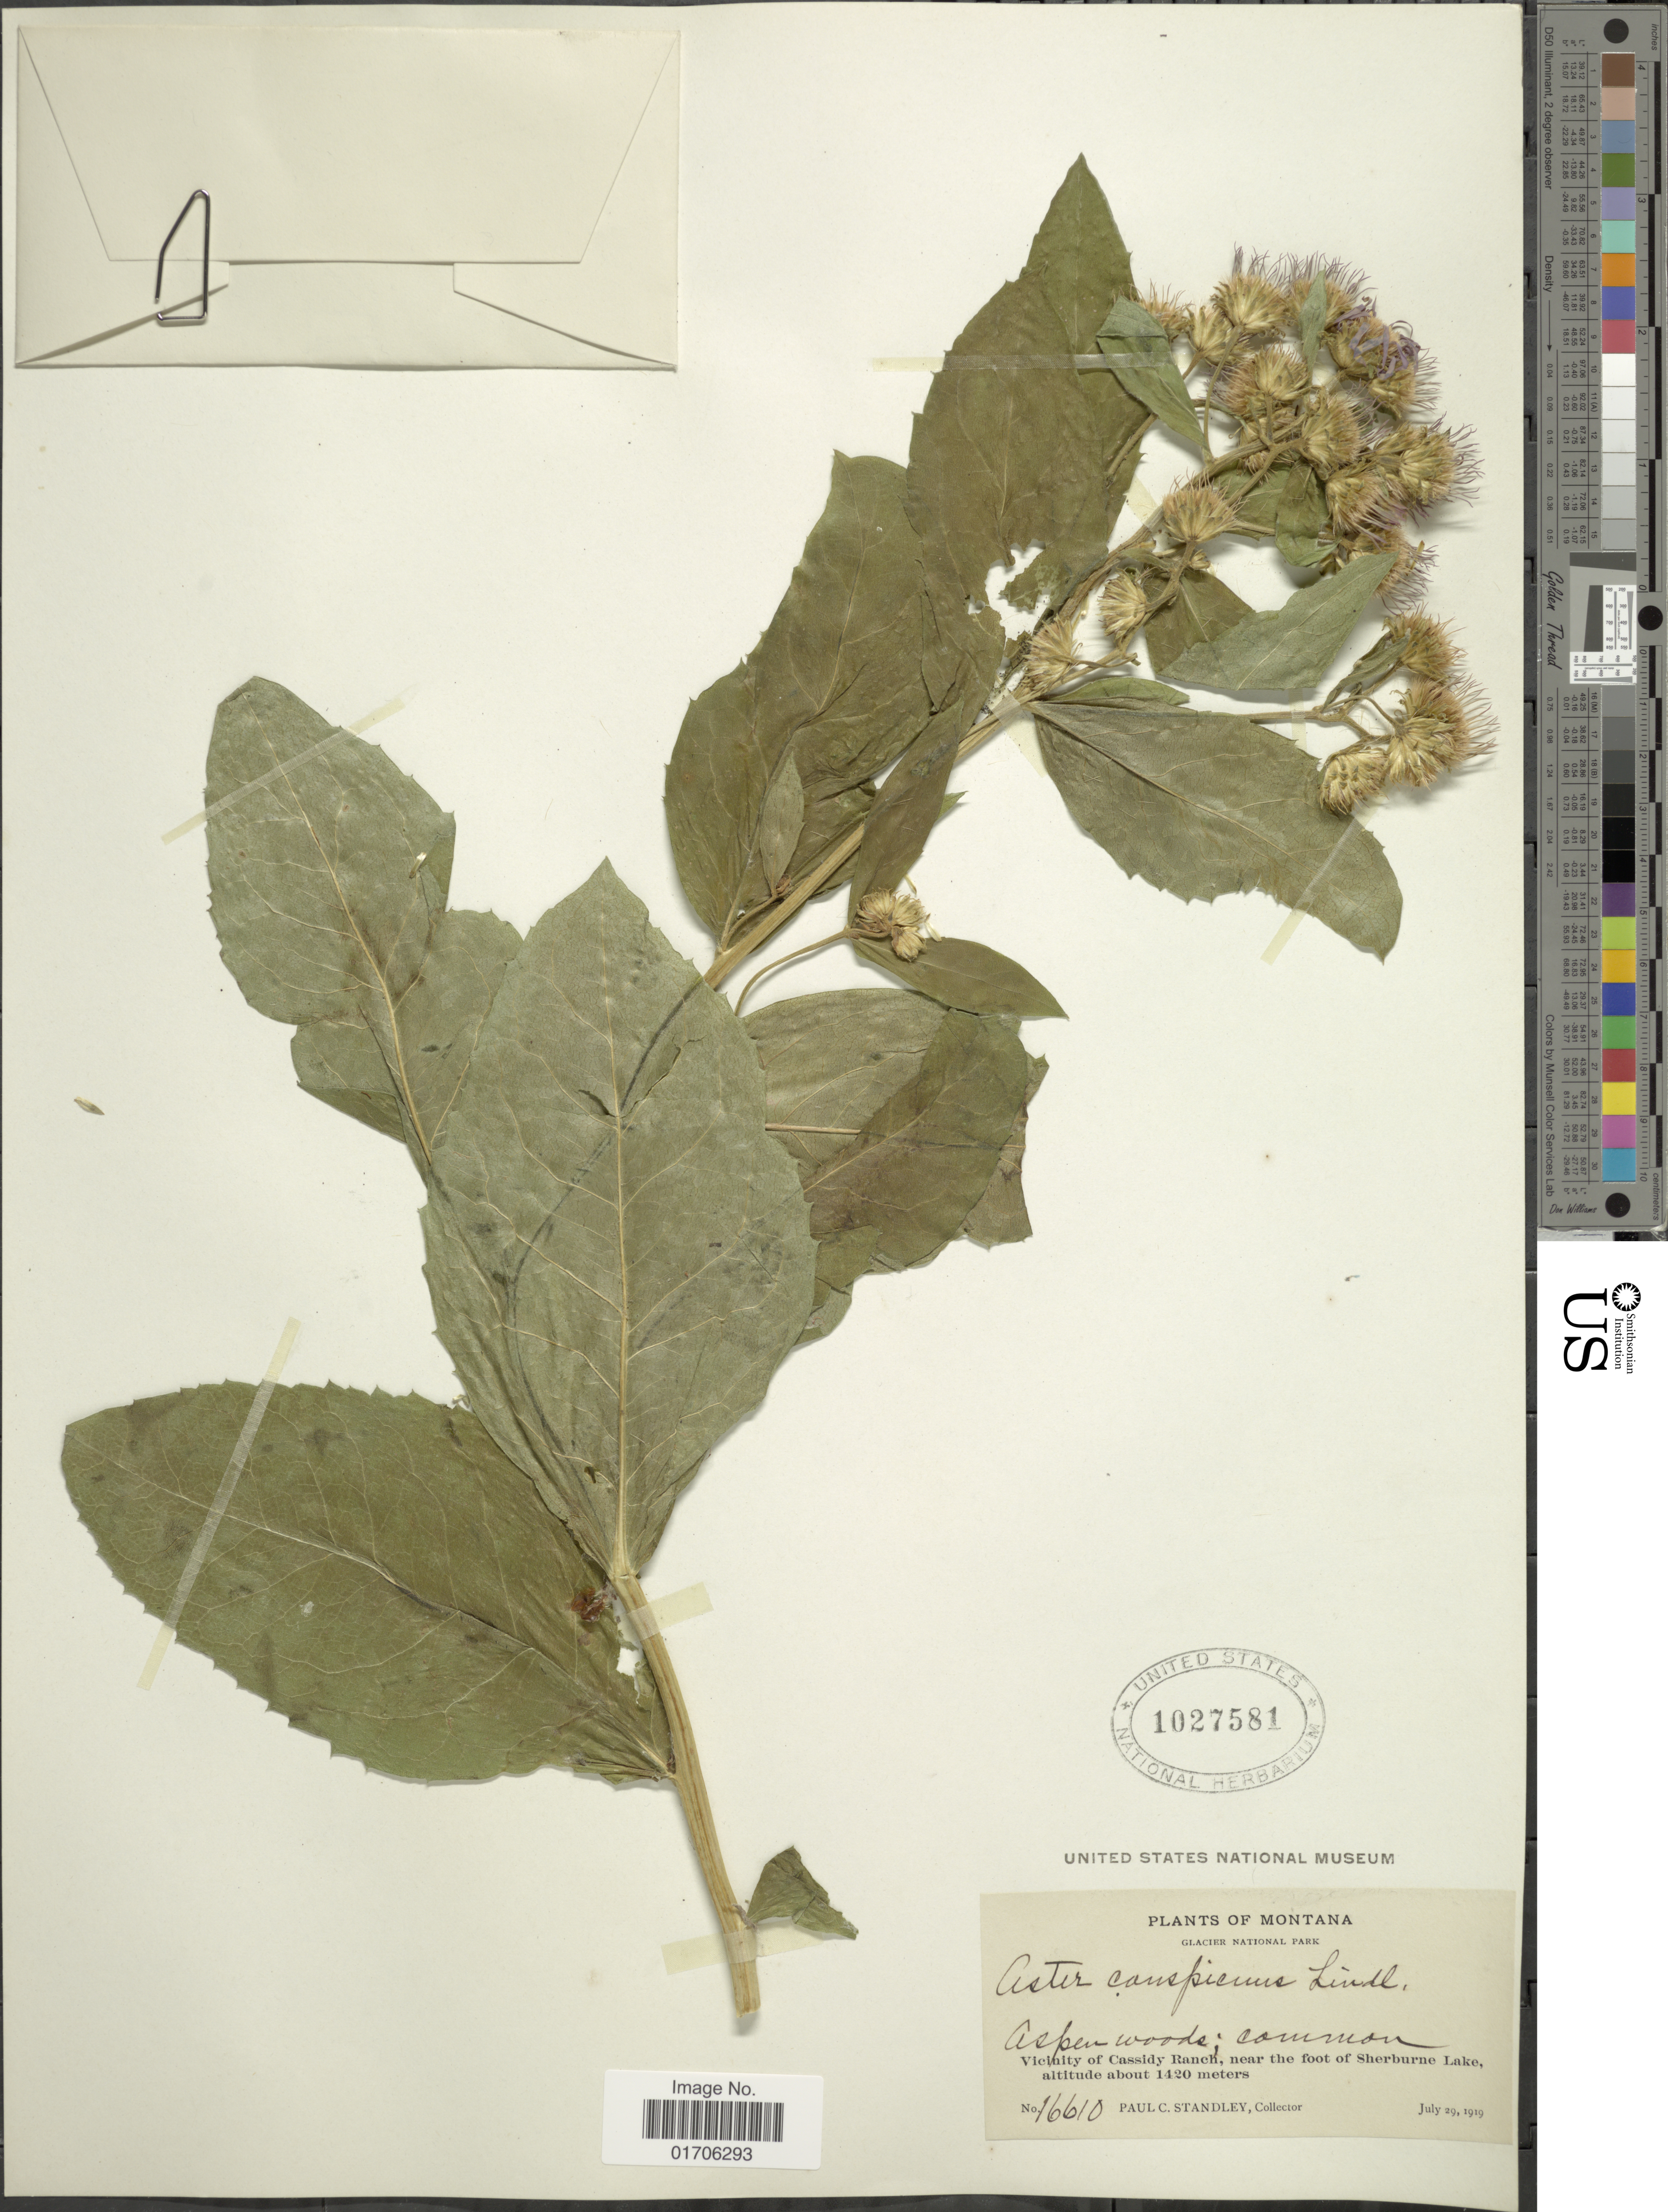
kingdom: Plantae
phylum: Tracheophyta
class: Magnoliopsida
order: Asterales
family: Asteraceae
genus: Eurybia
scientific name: Eurybia conspicua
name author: (Lindl.) G.L. Nesom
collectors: P. C. Standley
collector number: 16610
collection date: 1919-07-29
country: United States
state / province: Montana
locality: Glacier National Park. Vicinity of Cassidy Ranch, near the foot of Sherburne Lake.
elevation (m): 1420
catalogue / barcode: US 1027581